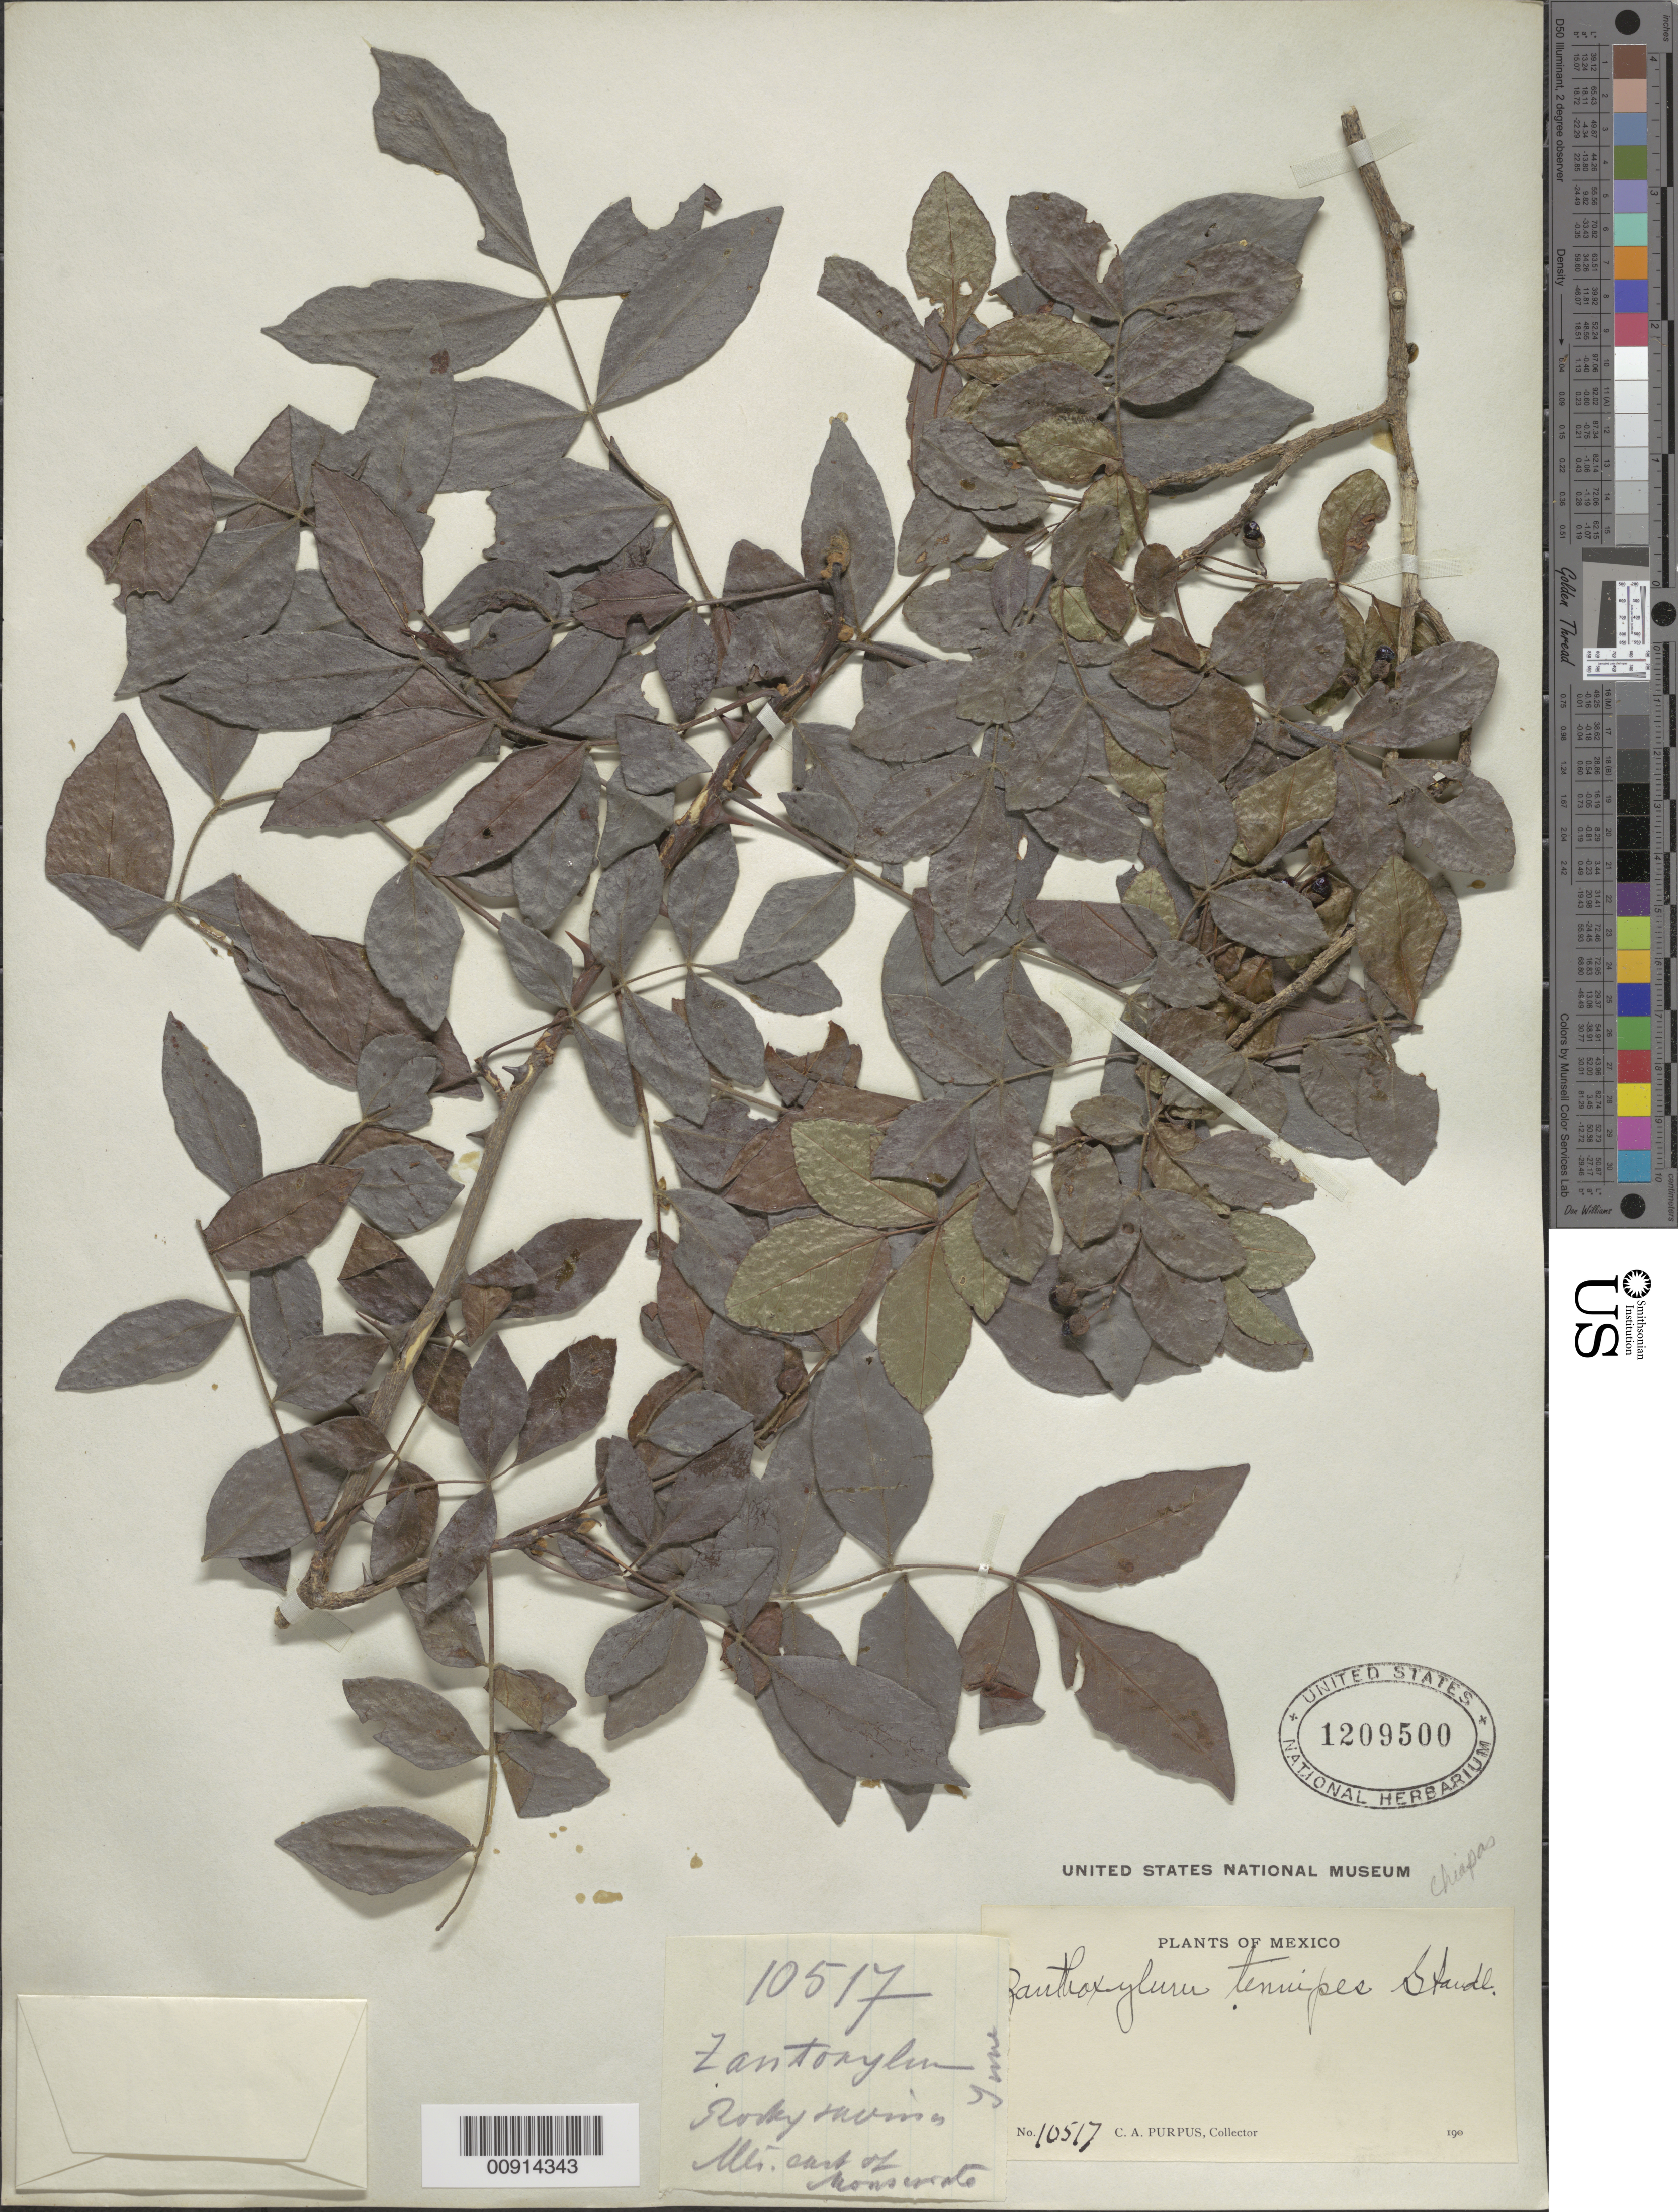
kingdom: Plantae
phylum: Tracheophyta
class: Magnoliopsida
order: Sapindales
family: Rutaceae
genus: Zanthoxylum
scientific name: Zanthoxylum tenuipes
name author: Standl.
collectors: C. A. Purpus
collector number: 10517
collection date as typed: Jun 190-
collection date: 1925-06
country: Mexico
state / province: Chiapas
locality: Mts. E of Monserrate.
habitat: Rocky ravines.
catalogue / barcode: US 1209500